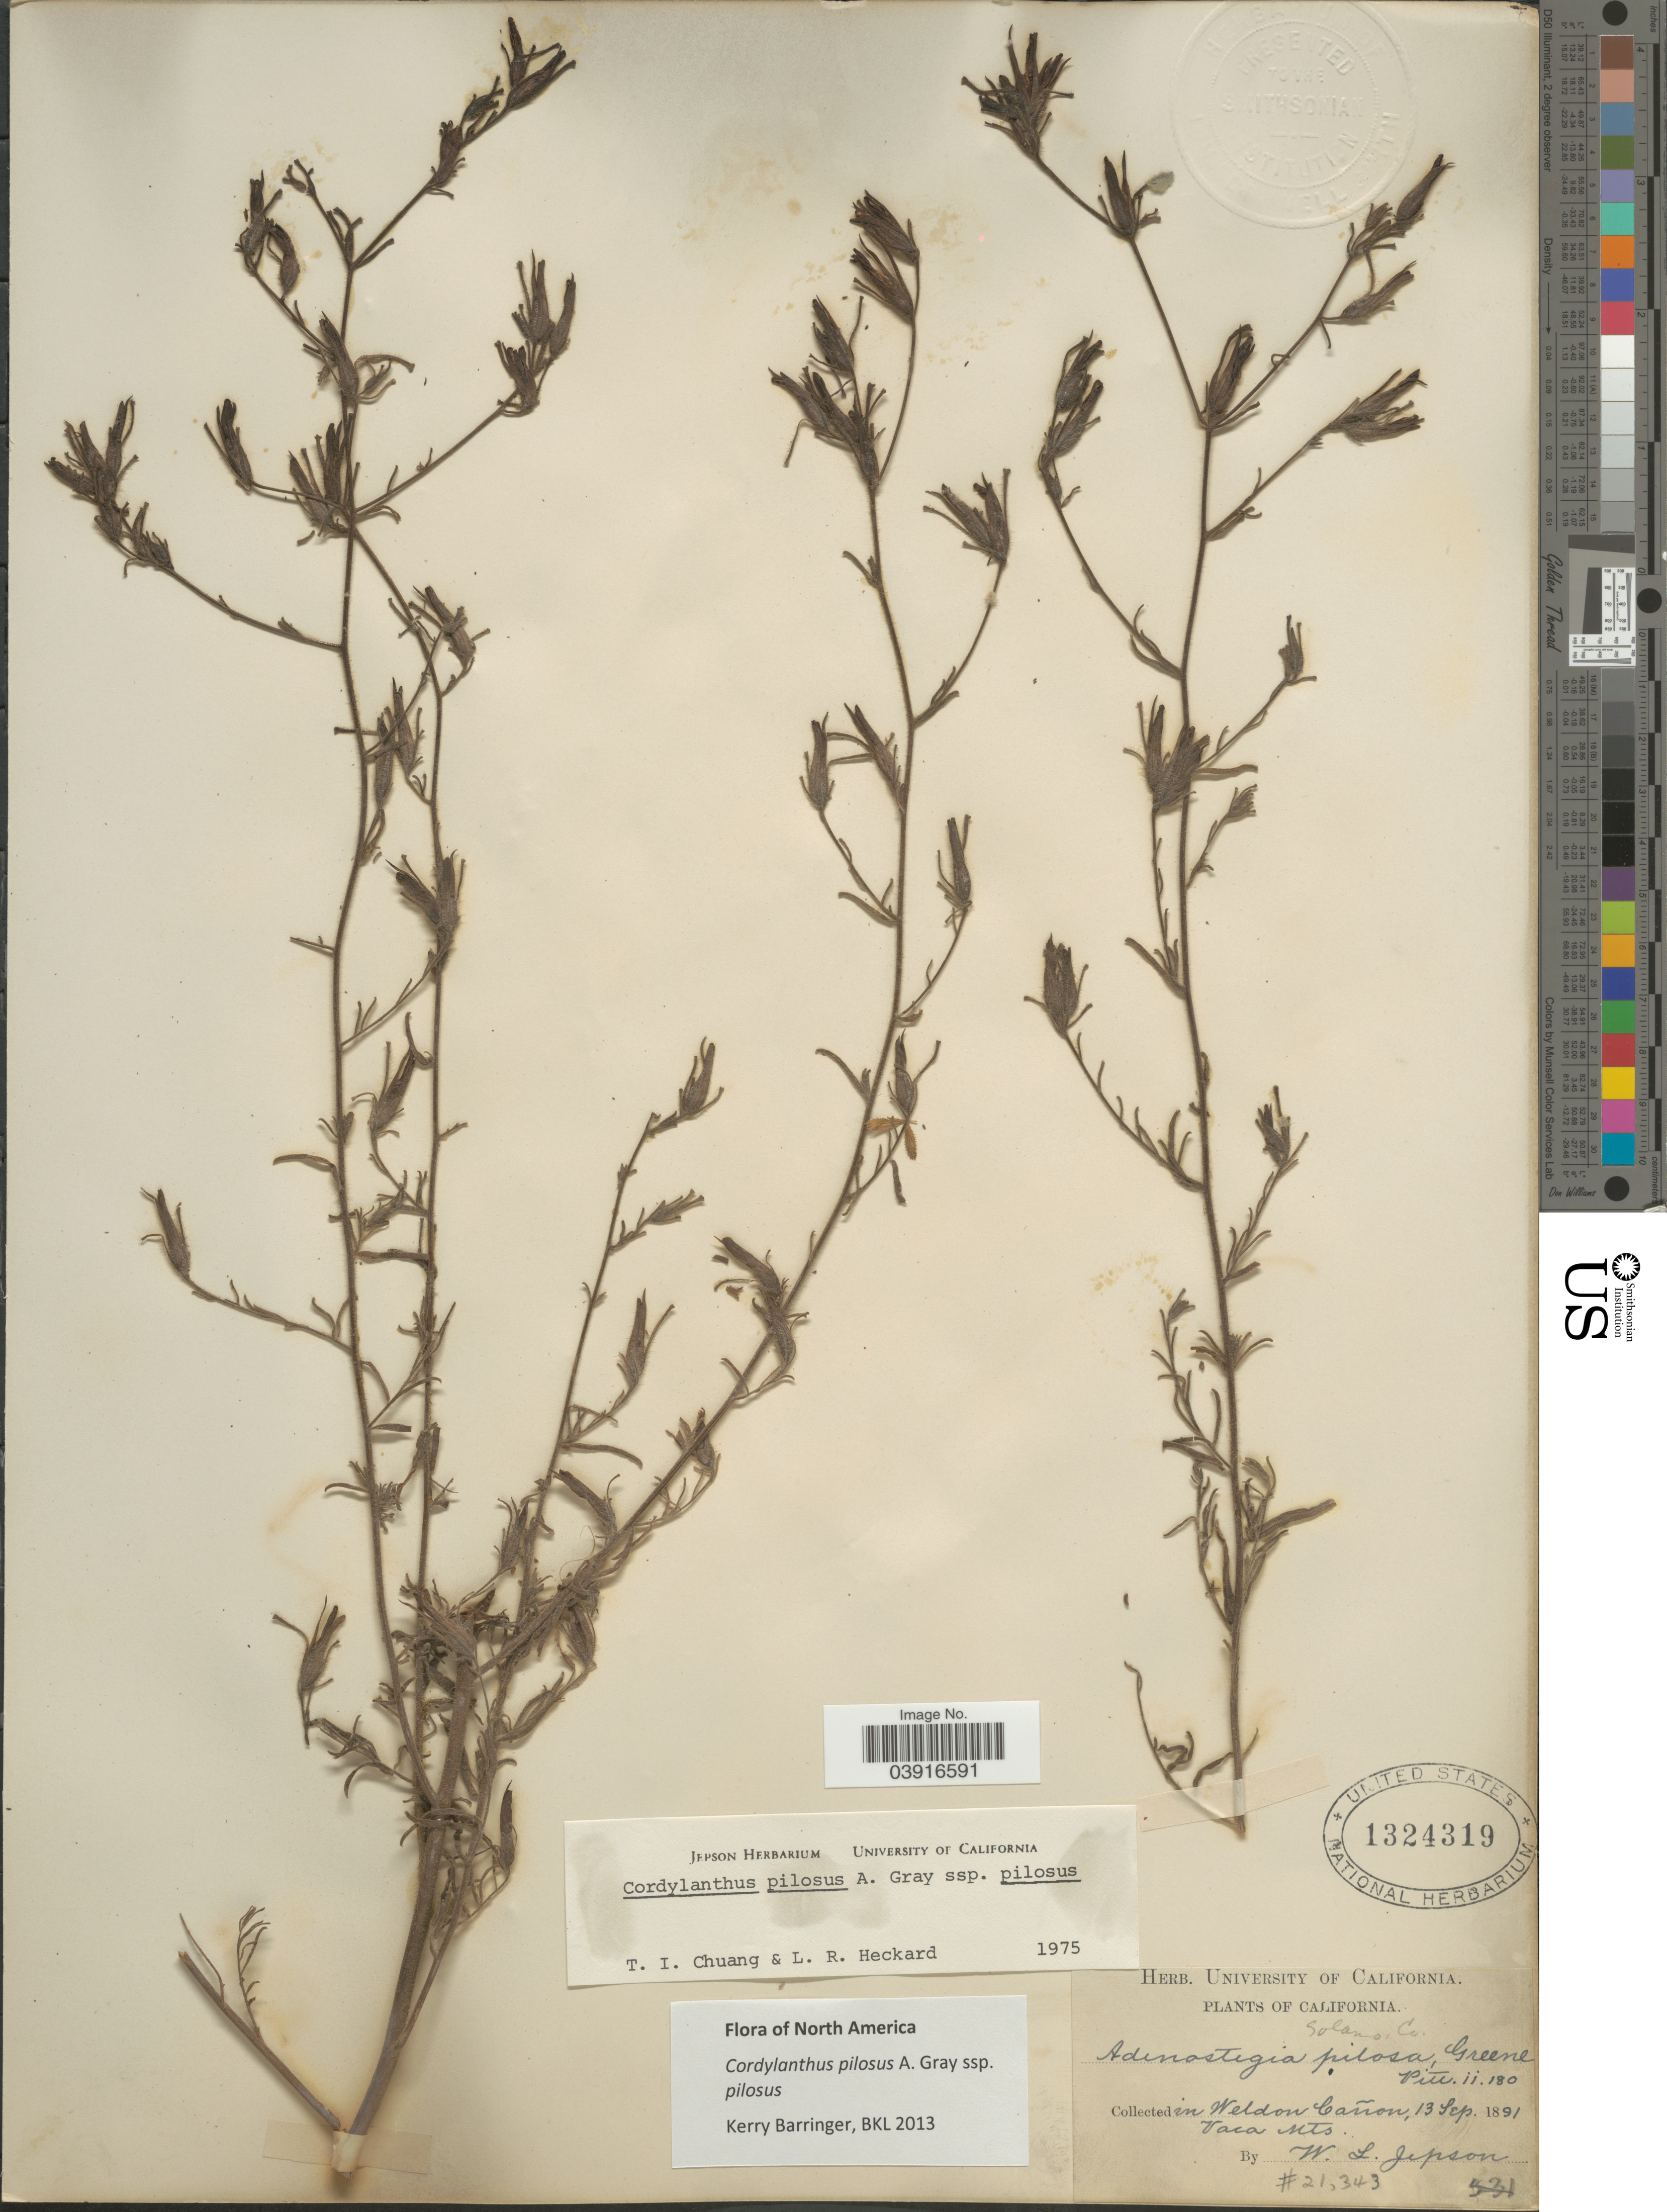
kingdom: Plantae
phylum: Tracheophyta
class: Magnoliopsida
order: Lamiales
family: Orobanchaceae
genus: Cordylanthus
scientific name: Cordylanthus pilosus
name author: A. Gray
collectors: W. L. Jepson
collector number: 21343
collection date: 1891-09-13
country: United States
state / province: California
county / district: Solano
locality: Solano Co. In Weldon Cañon, Vaca Mts.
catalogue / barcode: US 1324319